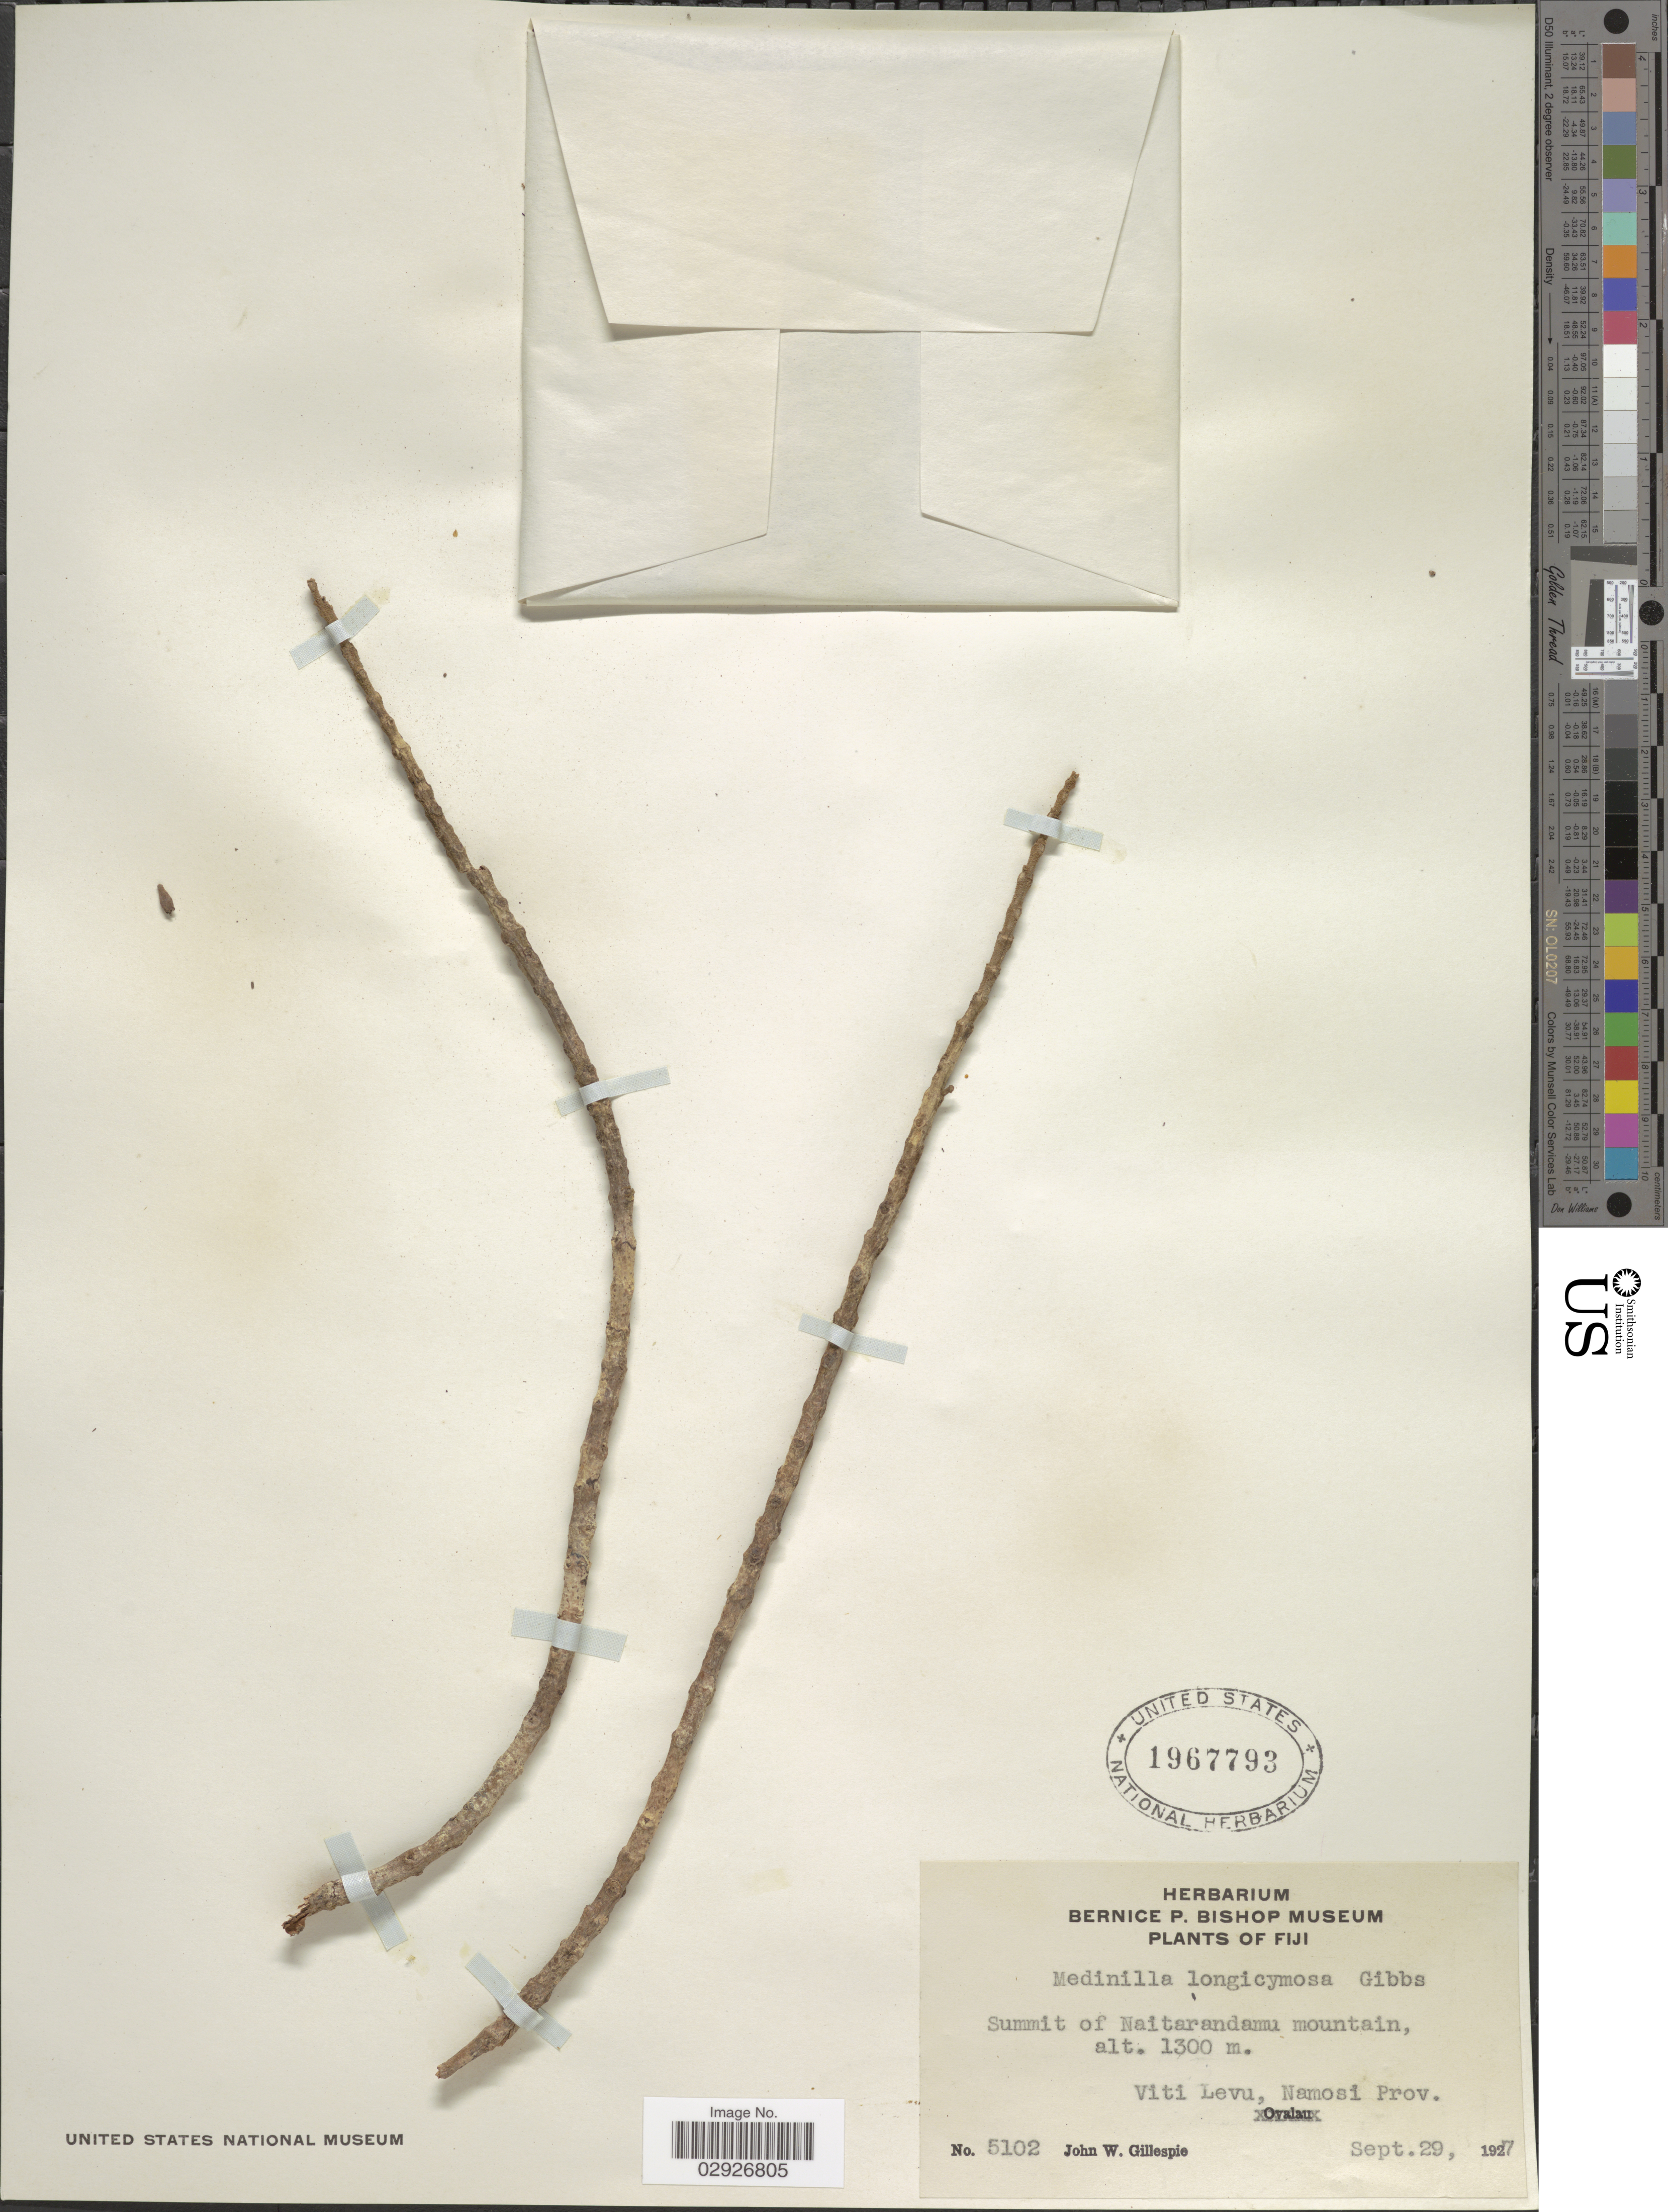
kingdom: Plantae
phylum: Tracheophyta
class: Magnoliopsida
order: Myrtales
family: Melastomataceae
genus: Medinilla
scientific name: Medinilla longicymosa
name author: Gibbs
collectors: J. W. Gillespie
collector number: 5102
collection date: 1927-09-29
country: Fiji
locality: Summit of Naitarandamu mountain, Viti Levu, Namosi Prov.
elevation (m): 1300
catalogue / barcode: US 1967793